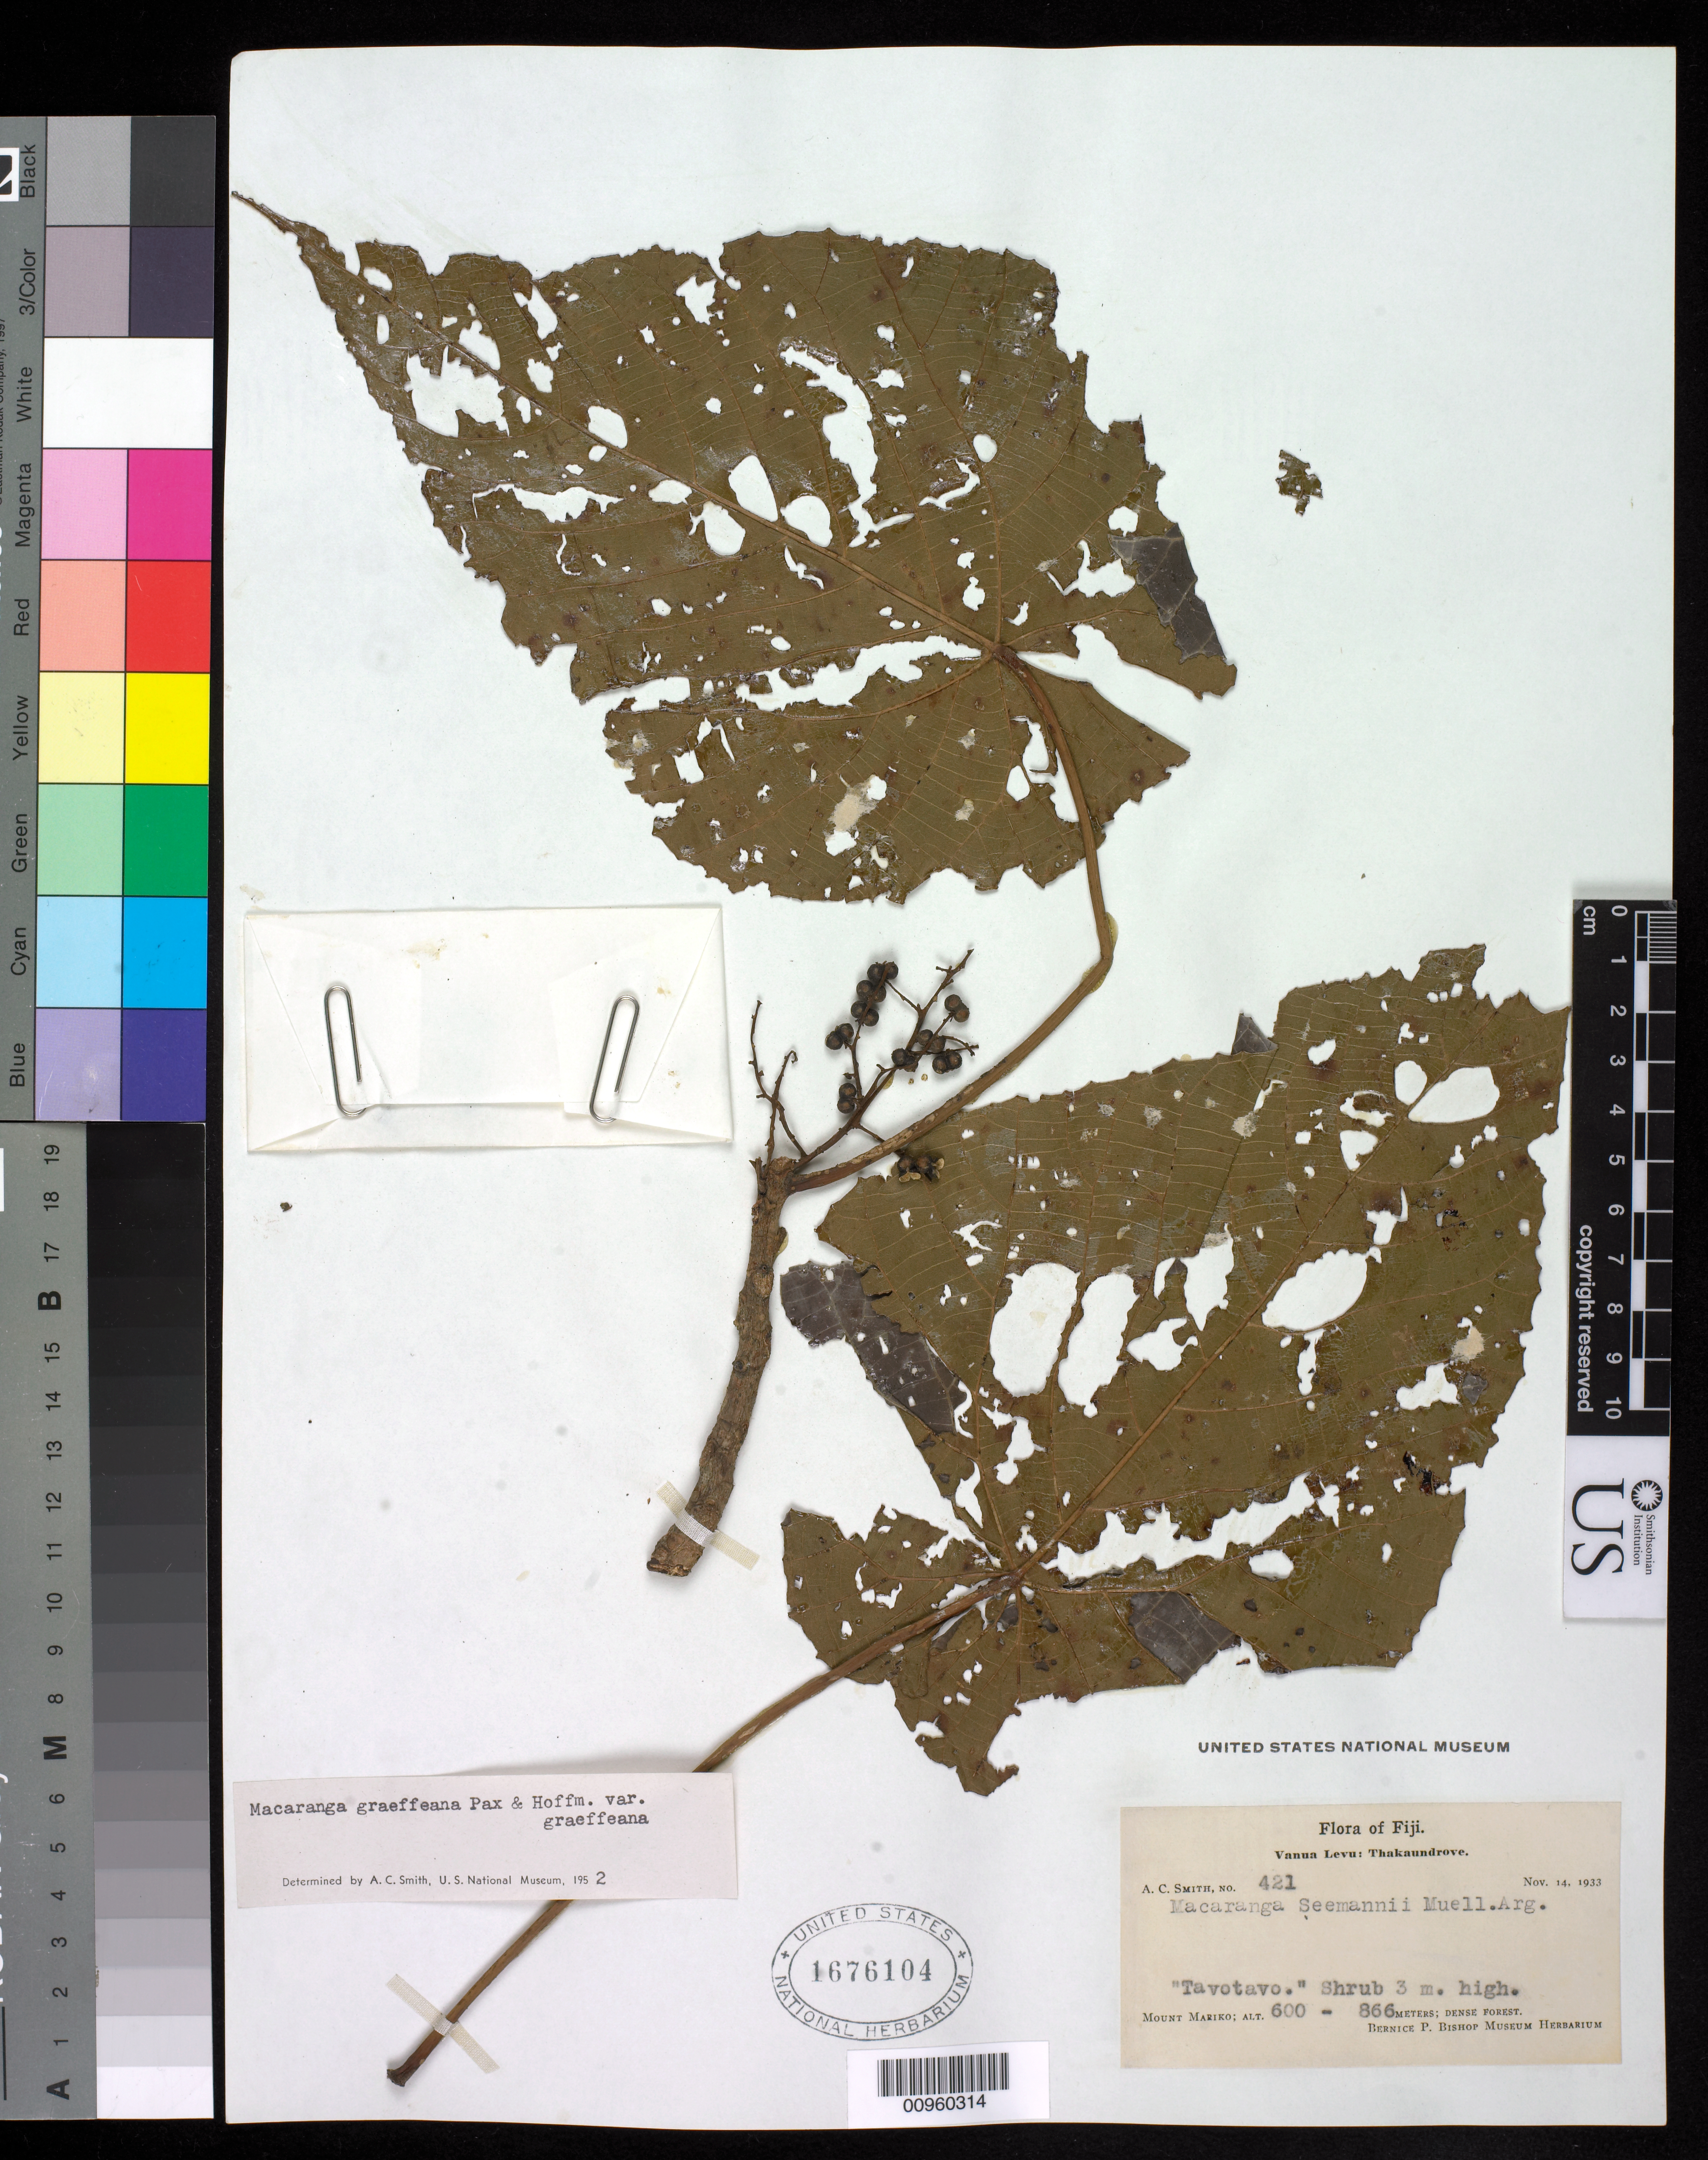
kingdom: Plantae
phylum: Tracheophyta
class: Magnoliopsida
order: Malpighiales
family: Euphorbiaceae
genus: Macaranga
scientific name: Macaranga graeffeana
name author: Pax & K. Hoffm.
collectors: C. A. Smith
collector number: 421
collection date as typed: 14 Nov 1933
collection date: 1933-11-14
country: Fiji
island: Vanua Levu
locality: Mount Mariko, Thakaundrove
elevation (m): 600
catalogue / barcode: US 1676104